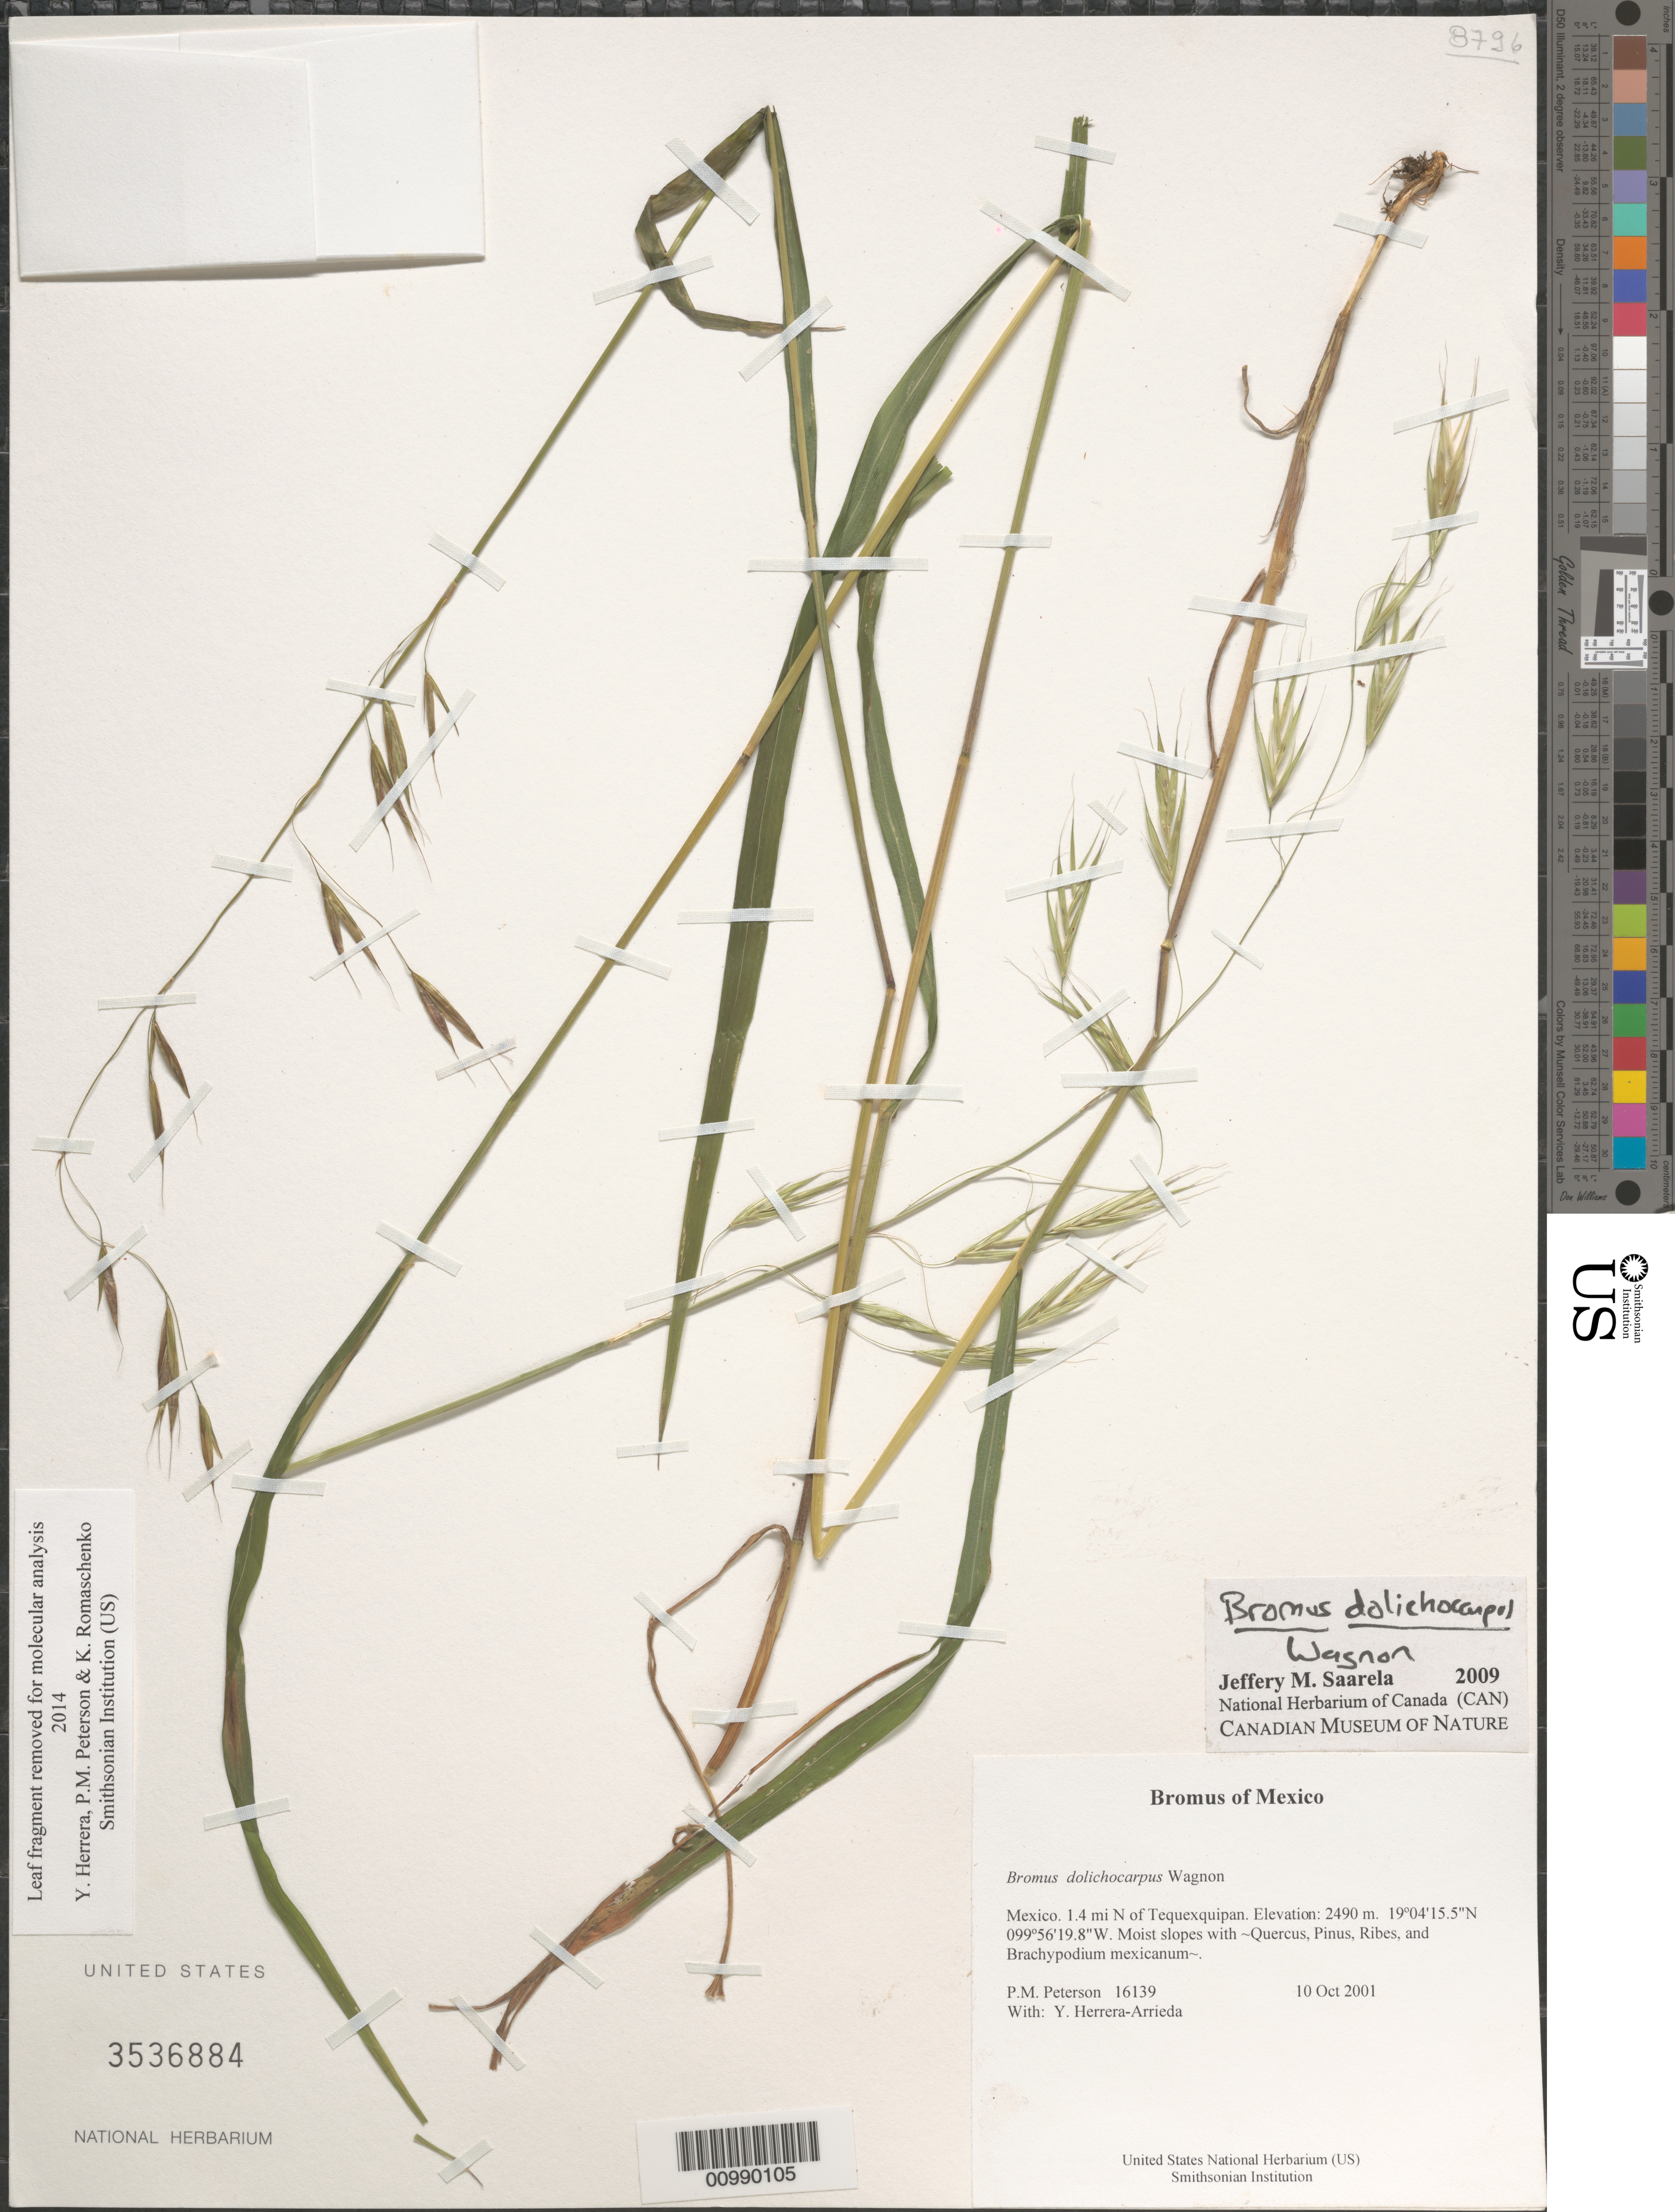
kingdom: Plantae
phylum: Tracheophyta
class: Liliopsida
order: Poales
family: Poaceae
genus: Bromus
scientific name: Bromus dolichocarpus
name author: Wagnon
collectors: P. M. Peterson & Y. Herrera Arrieta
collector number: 16139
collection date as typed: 10 Oct 2001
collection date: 2001-10-10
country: Mexico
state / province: México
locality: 1.4 mi N of Tequexquipan.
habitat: Moist slopes with ~Quercus, Pinus, Ribes, and Brachypodium mexicanum~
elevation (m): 2490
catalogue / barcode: US 3536884